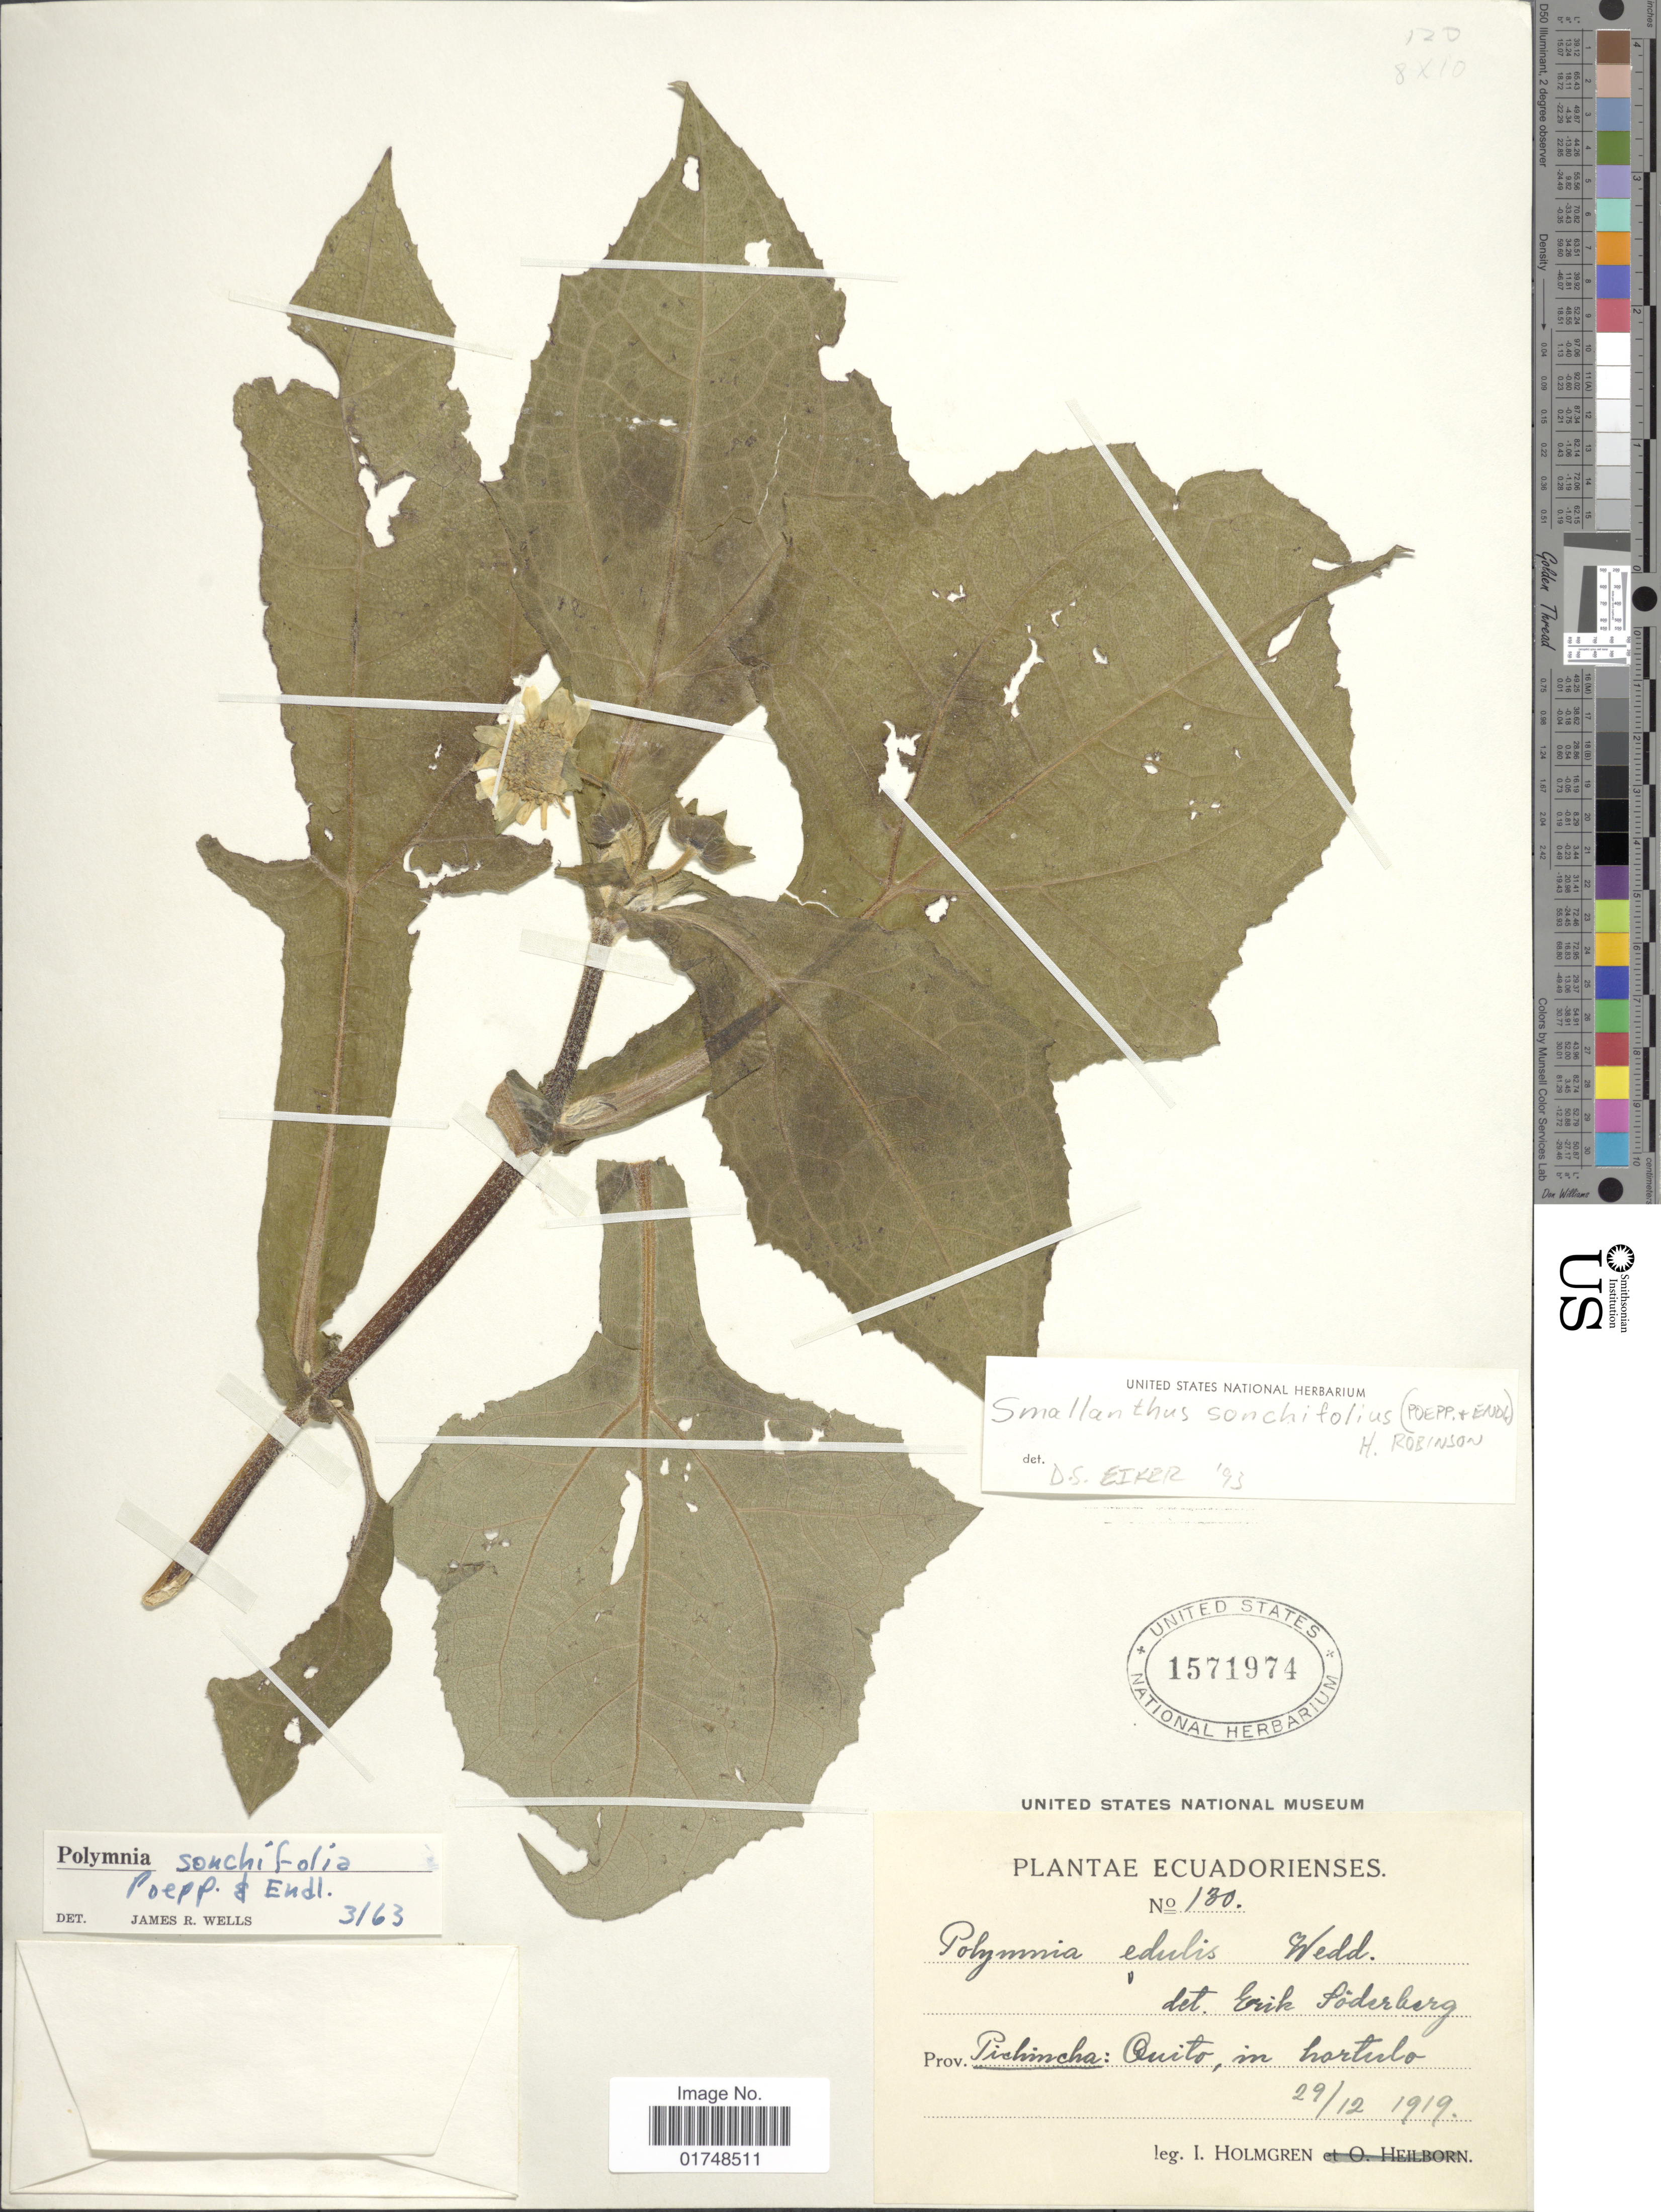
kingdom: Plantae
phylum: Tracheophyta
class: Magnoliopsida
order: Asterales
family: Asteraceae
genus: Smallanthus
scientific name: Smallanthus sonchifolias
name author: (Poepp.) H. Rob.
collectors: I. Holmgren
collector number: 180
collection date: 1919-12-29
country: Ecuador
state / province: Pichincha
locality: Prov. Pichincha: Quito,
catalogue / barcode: US 1571974